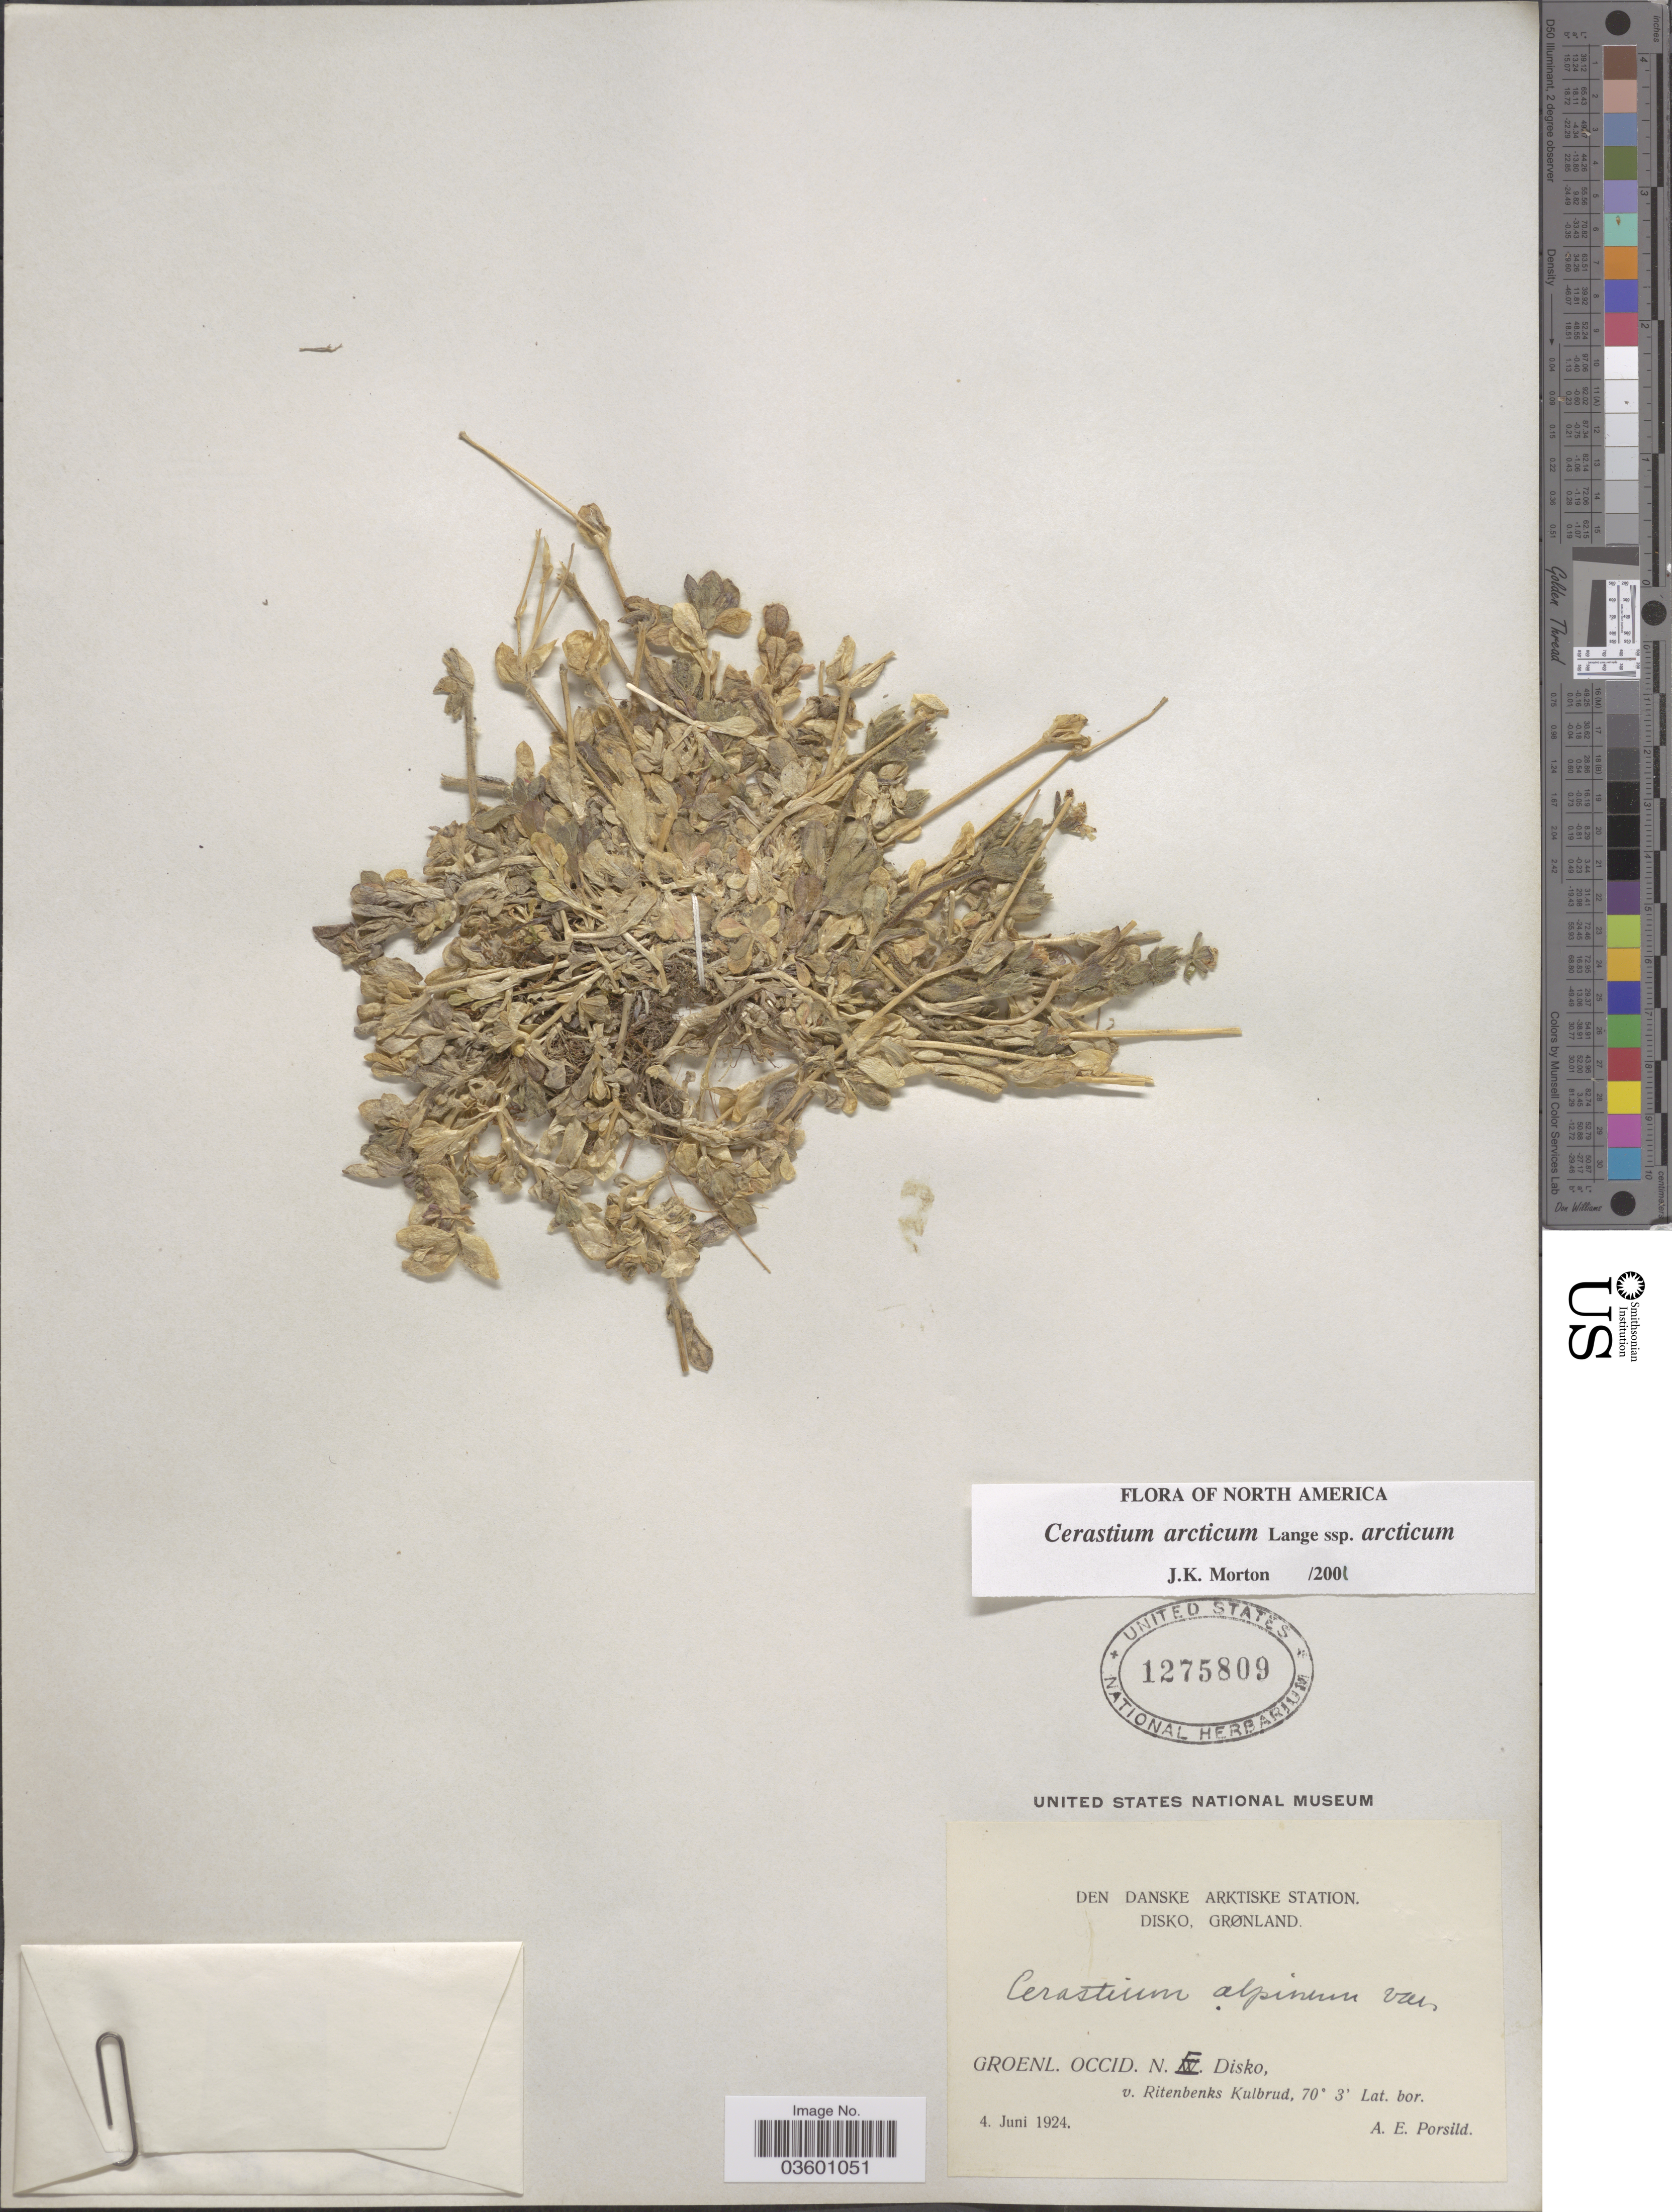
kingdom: Plantae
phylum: Tracheophyta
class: Magnoliopsida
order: Caryophyllales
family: Caryophyllaceae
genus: Cerastium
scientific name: Cerastium arcticum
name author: Lange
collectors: A. E. Porsild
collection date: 1924-06-04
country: Greenland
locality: Den Danske Arktiske Station. Disko. Groenl. Occid. N. E. Disko, v. Ritenbenks Kulbrud.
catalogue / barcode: US 1275809